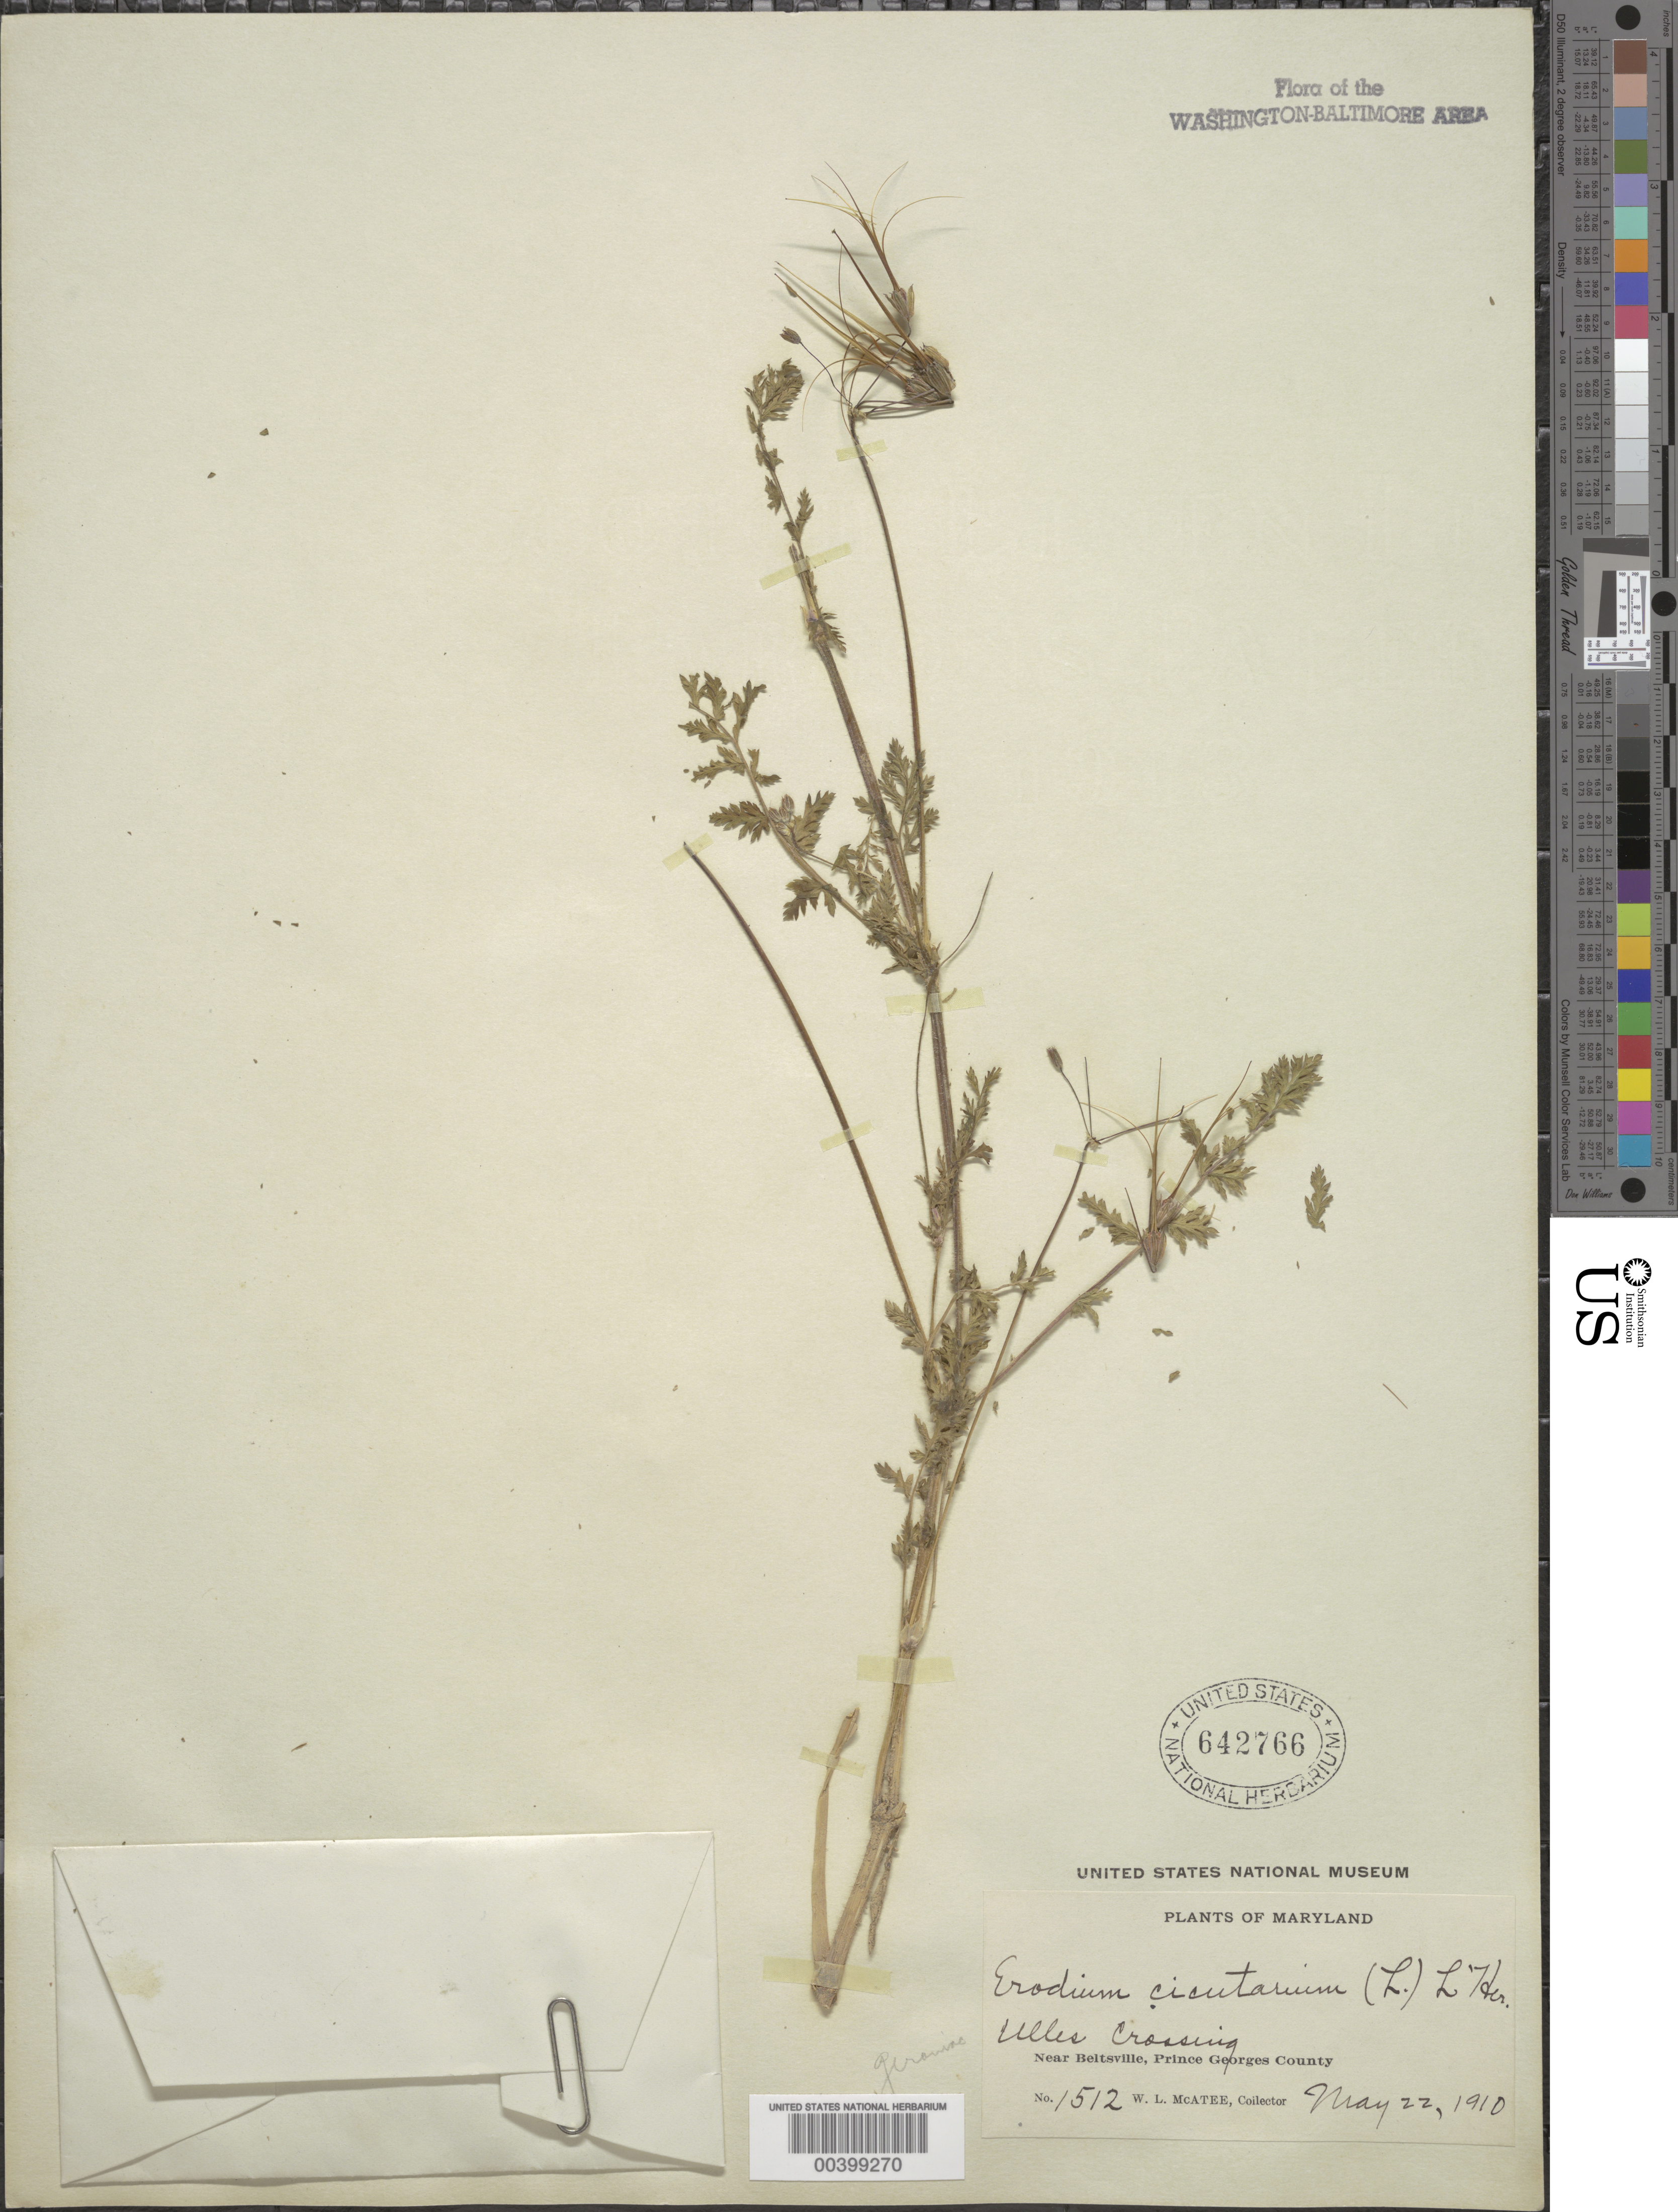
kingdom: Plantae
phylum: Tracheophyta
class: Magnoliopsida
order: Geraniales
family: Geraniaceae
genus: Erodium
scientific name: Erodium cicutarium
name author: (L.) L'Hér.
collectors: W. McAtee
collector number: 1512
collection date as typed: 22 May 1910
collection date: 1910-05-22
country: United States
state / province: Maryland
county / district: Prince George's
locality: Uhles Crossing, Beltsville vicinity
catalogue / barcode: US 642766